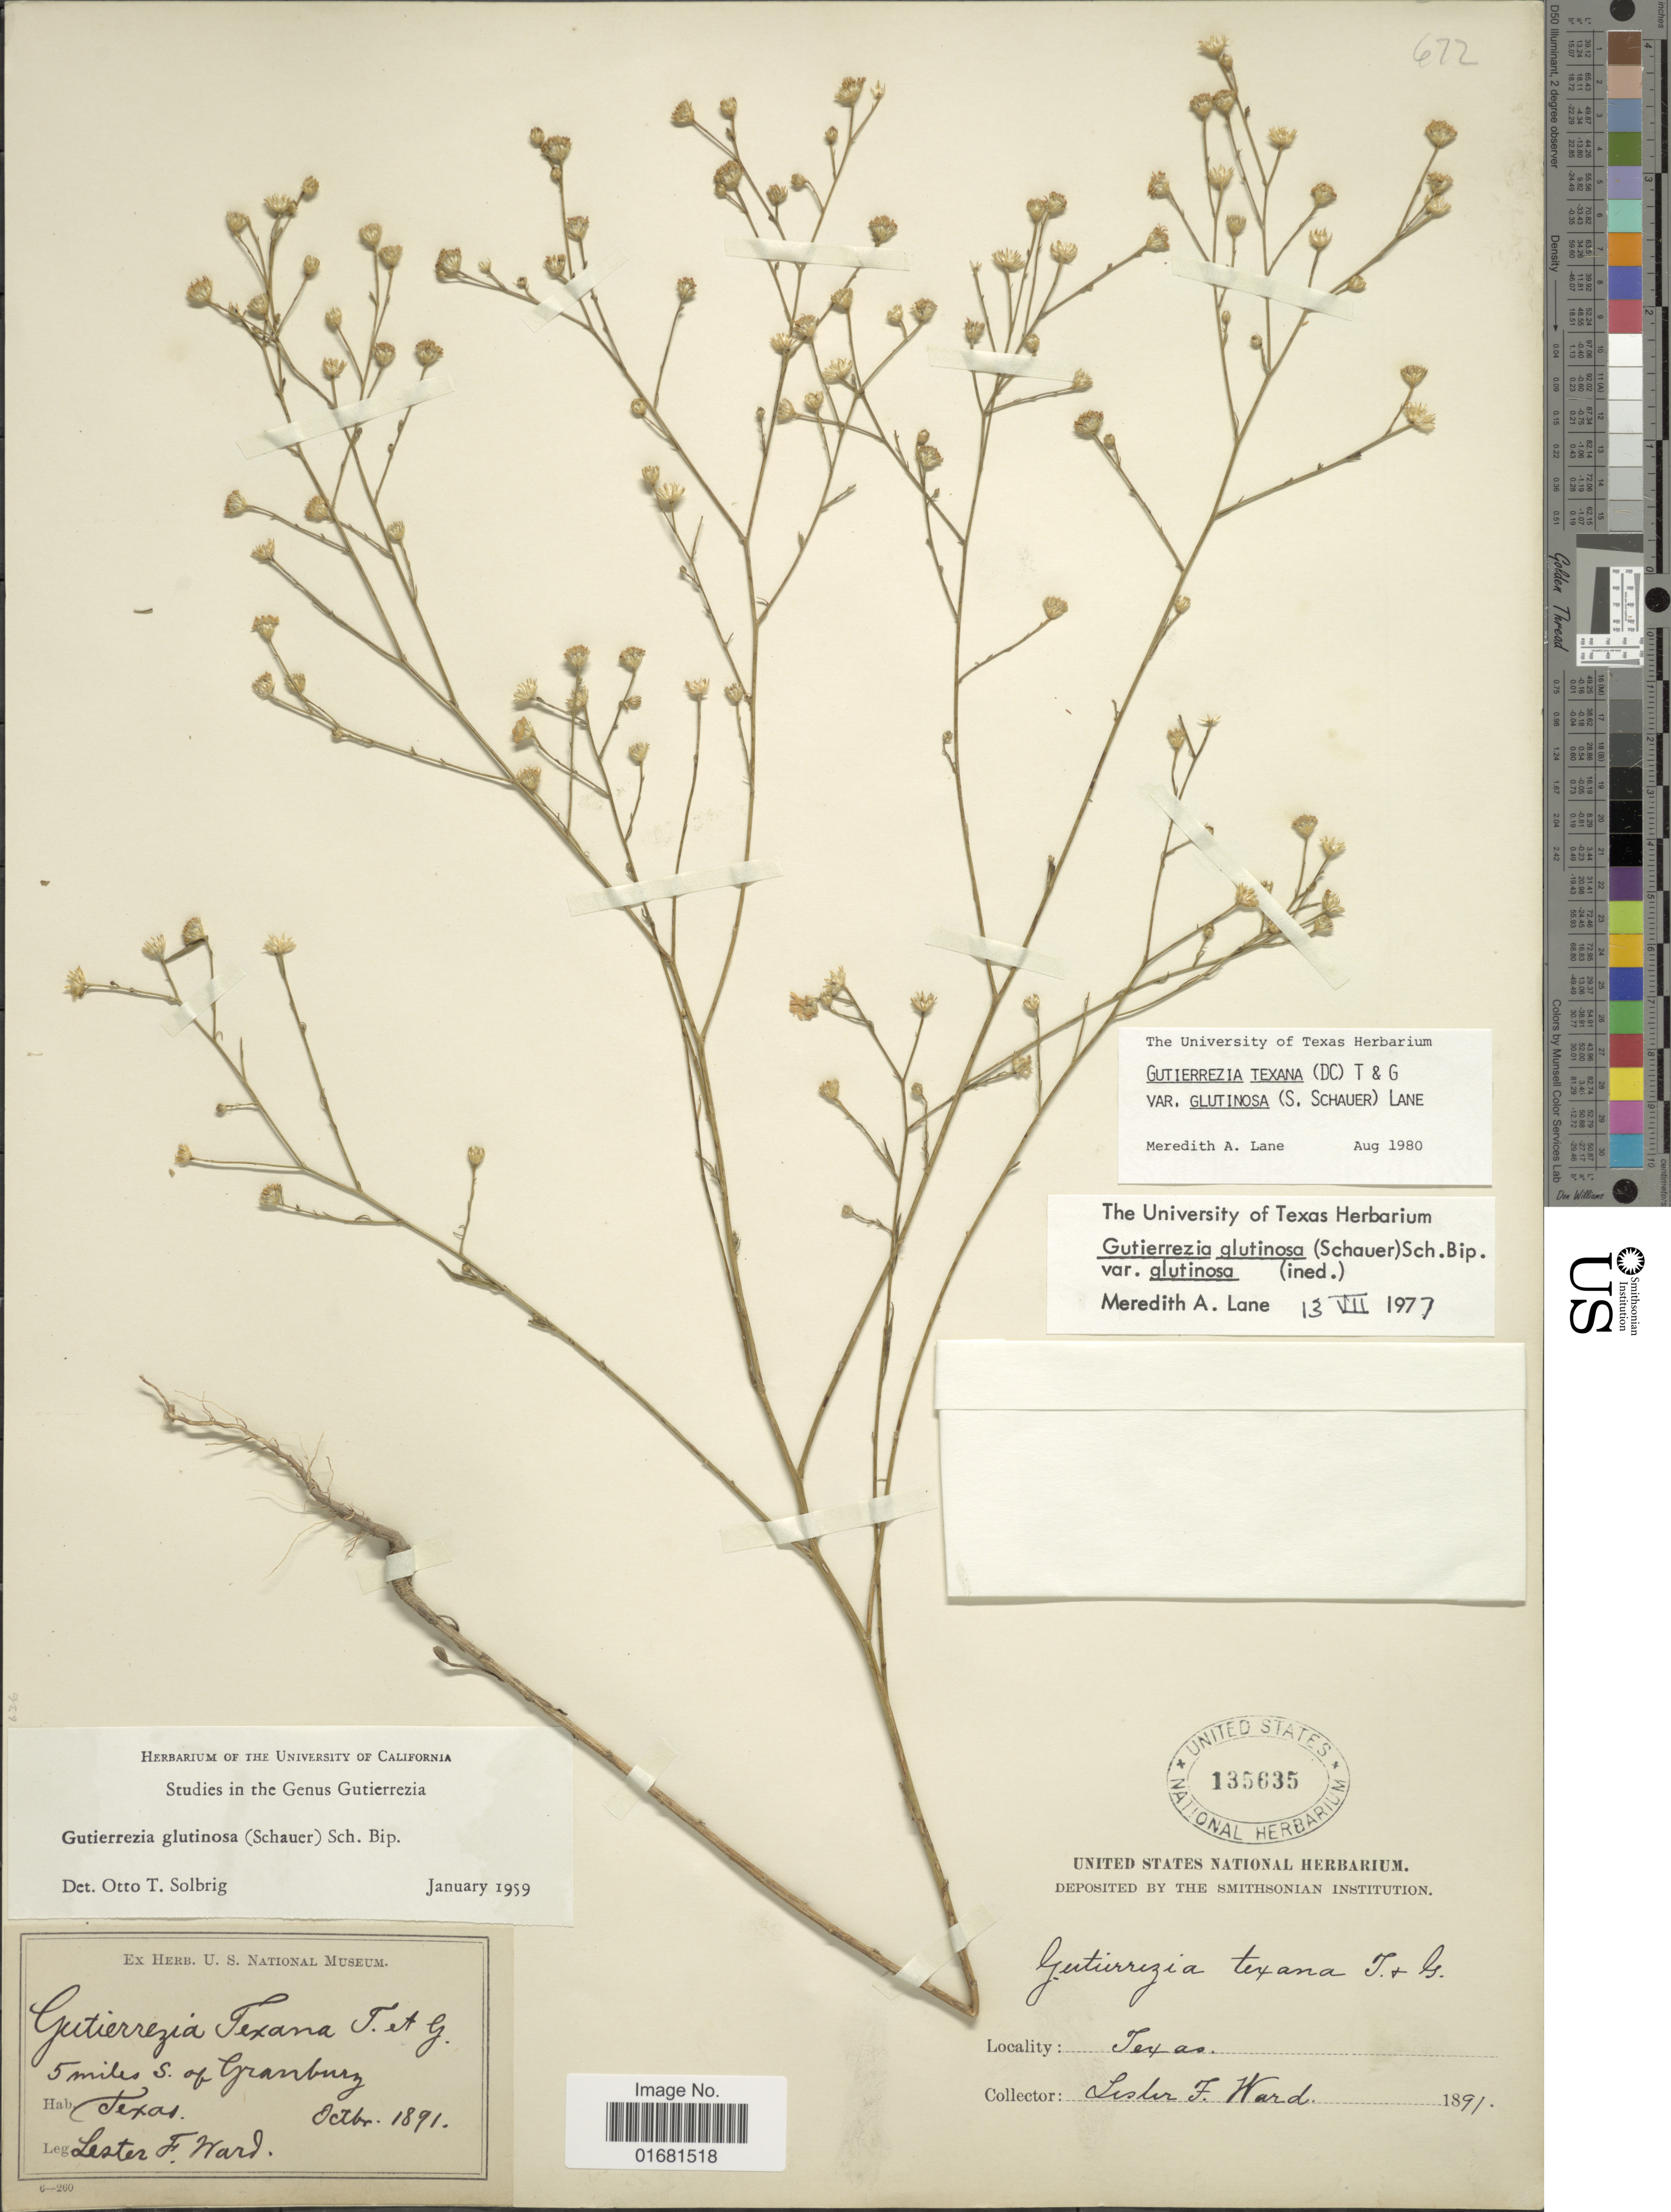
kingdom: Plantae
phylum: Tracheophyta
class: Magnoliopsida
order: Asterales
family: Asteraceae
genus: Gutierrezia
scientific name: Gutierrezia texana var. glutinosa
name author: (S. Schauer) M.A. Lane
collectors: L. F. Ward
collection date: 1891-10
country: United States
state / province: Texas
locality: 5 miles S. of Granburry. Texas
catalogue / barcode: US 135635